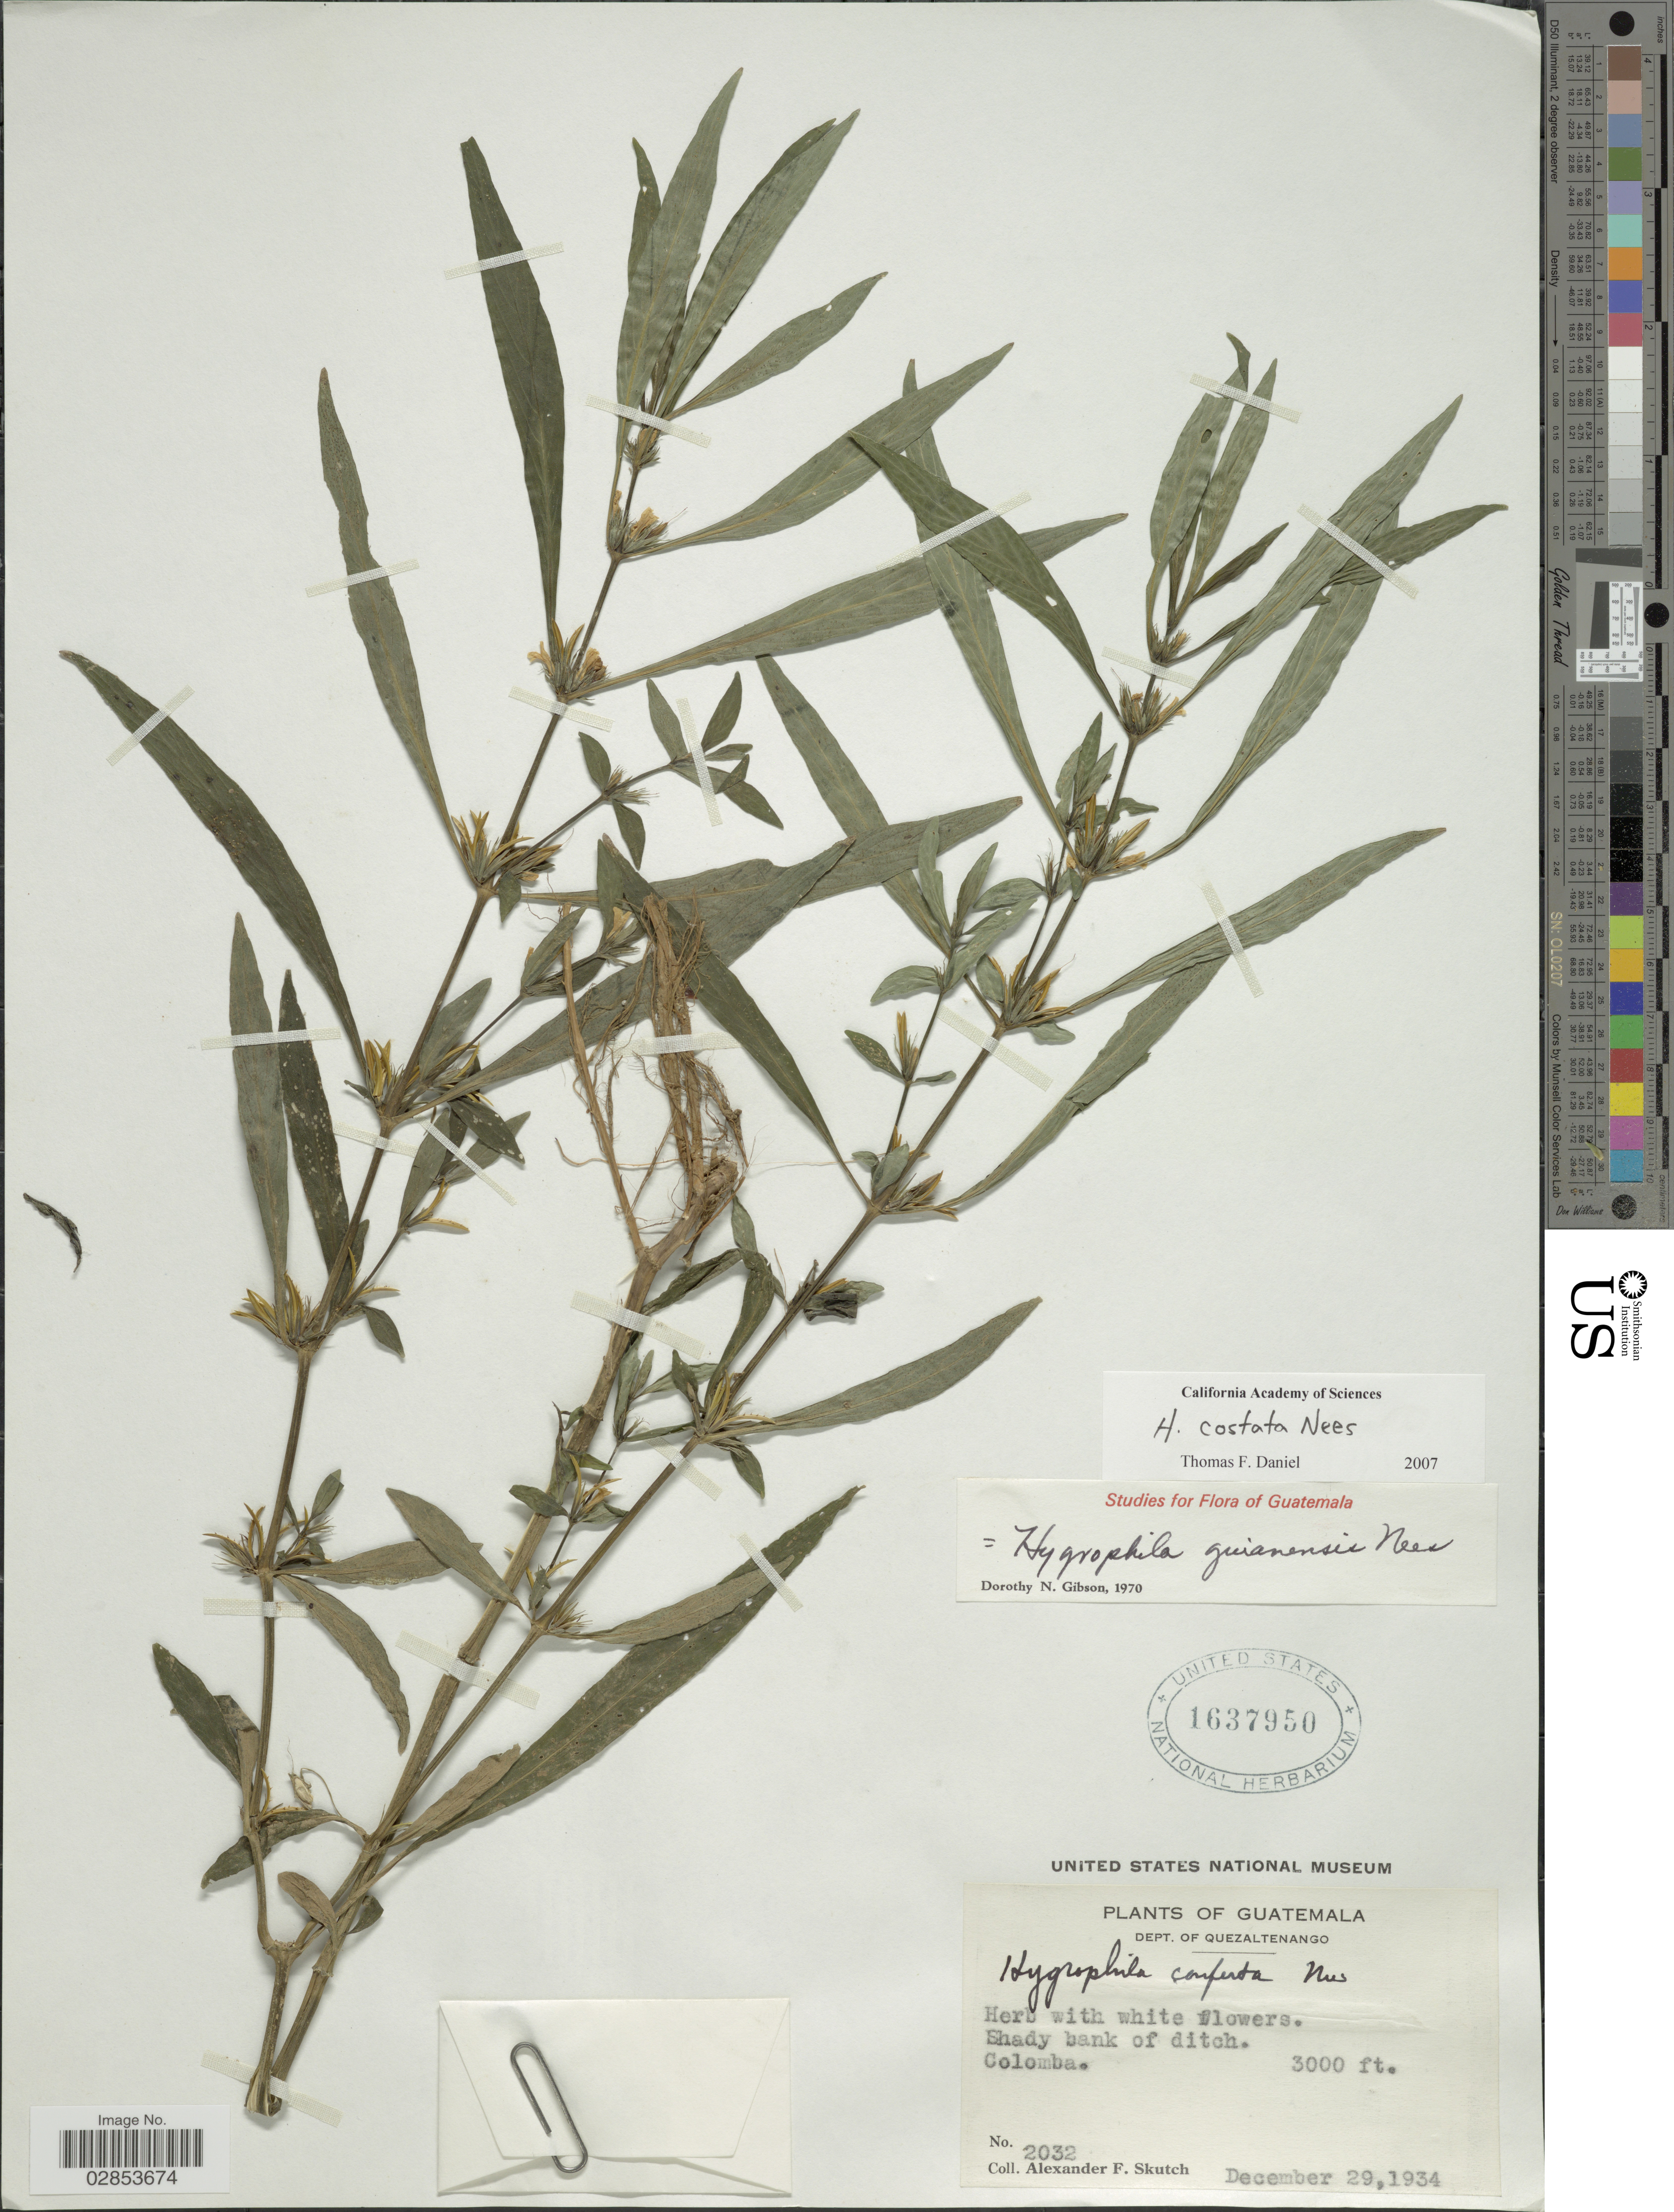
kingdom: Plantae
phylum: Tracheophyta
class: Magnoliopsida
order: Lamiales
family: Acanthaceae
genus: Hygrophila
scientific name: Hygrophila costata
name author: Nees & T. Nees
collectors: A. F. Skutch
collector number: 2032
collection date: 1934-12-29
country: Guatemala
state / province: Quetzaltenango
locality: Dept. of Quezaltenango. Colomba.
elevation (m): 914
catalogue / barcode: US 1637950